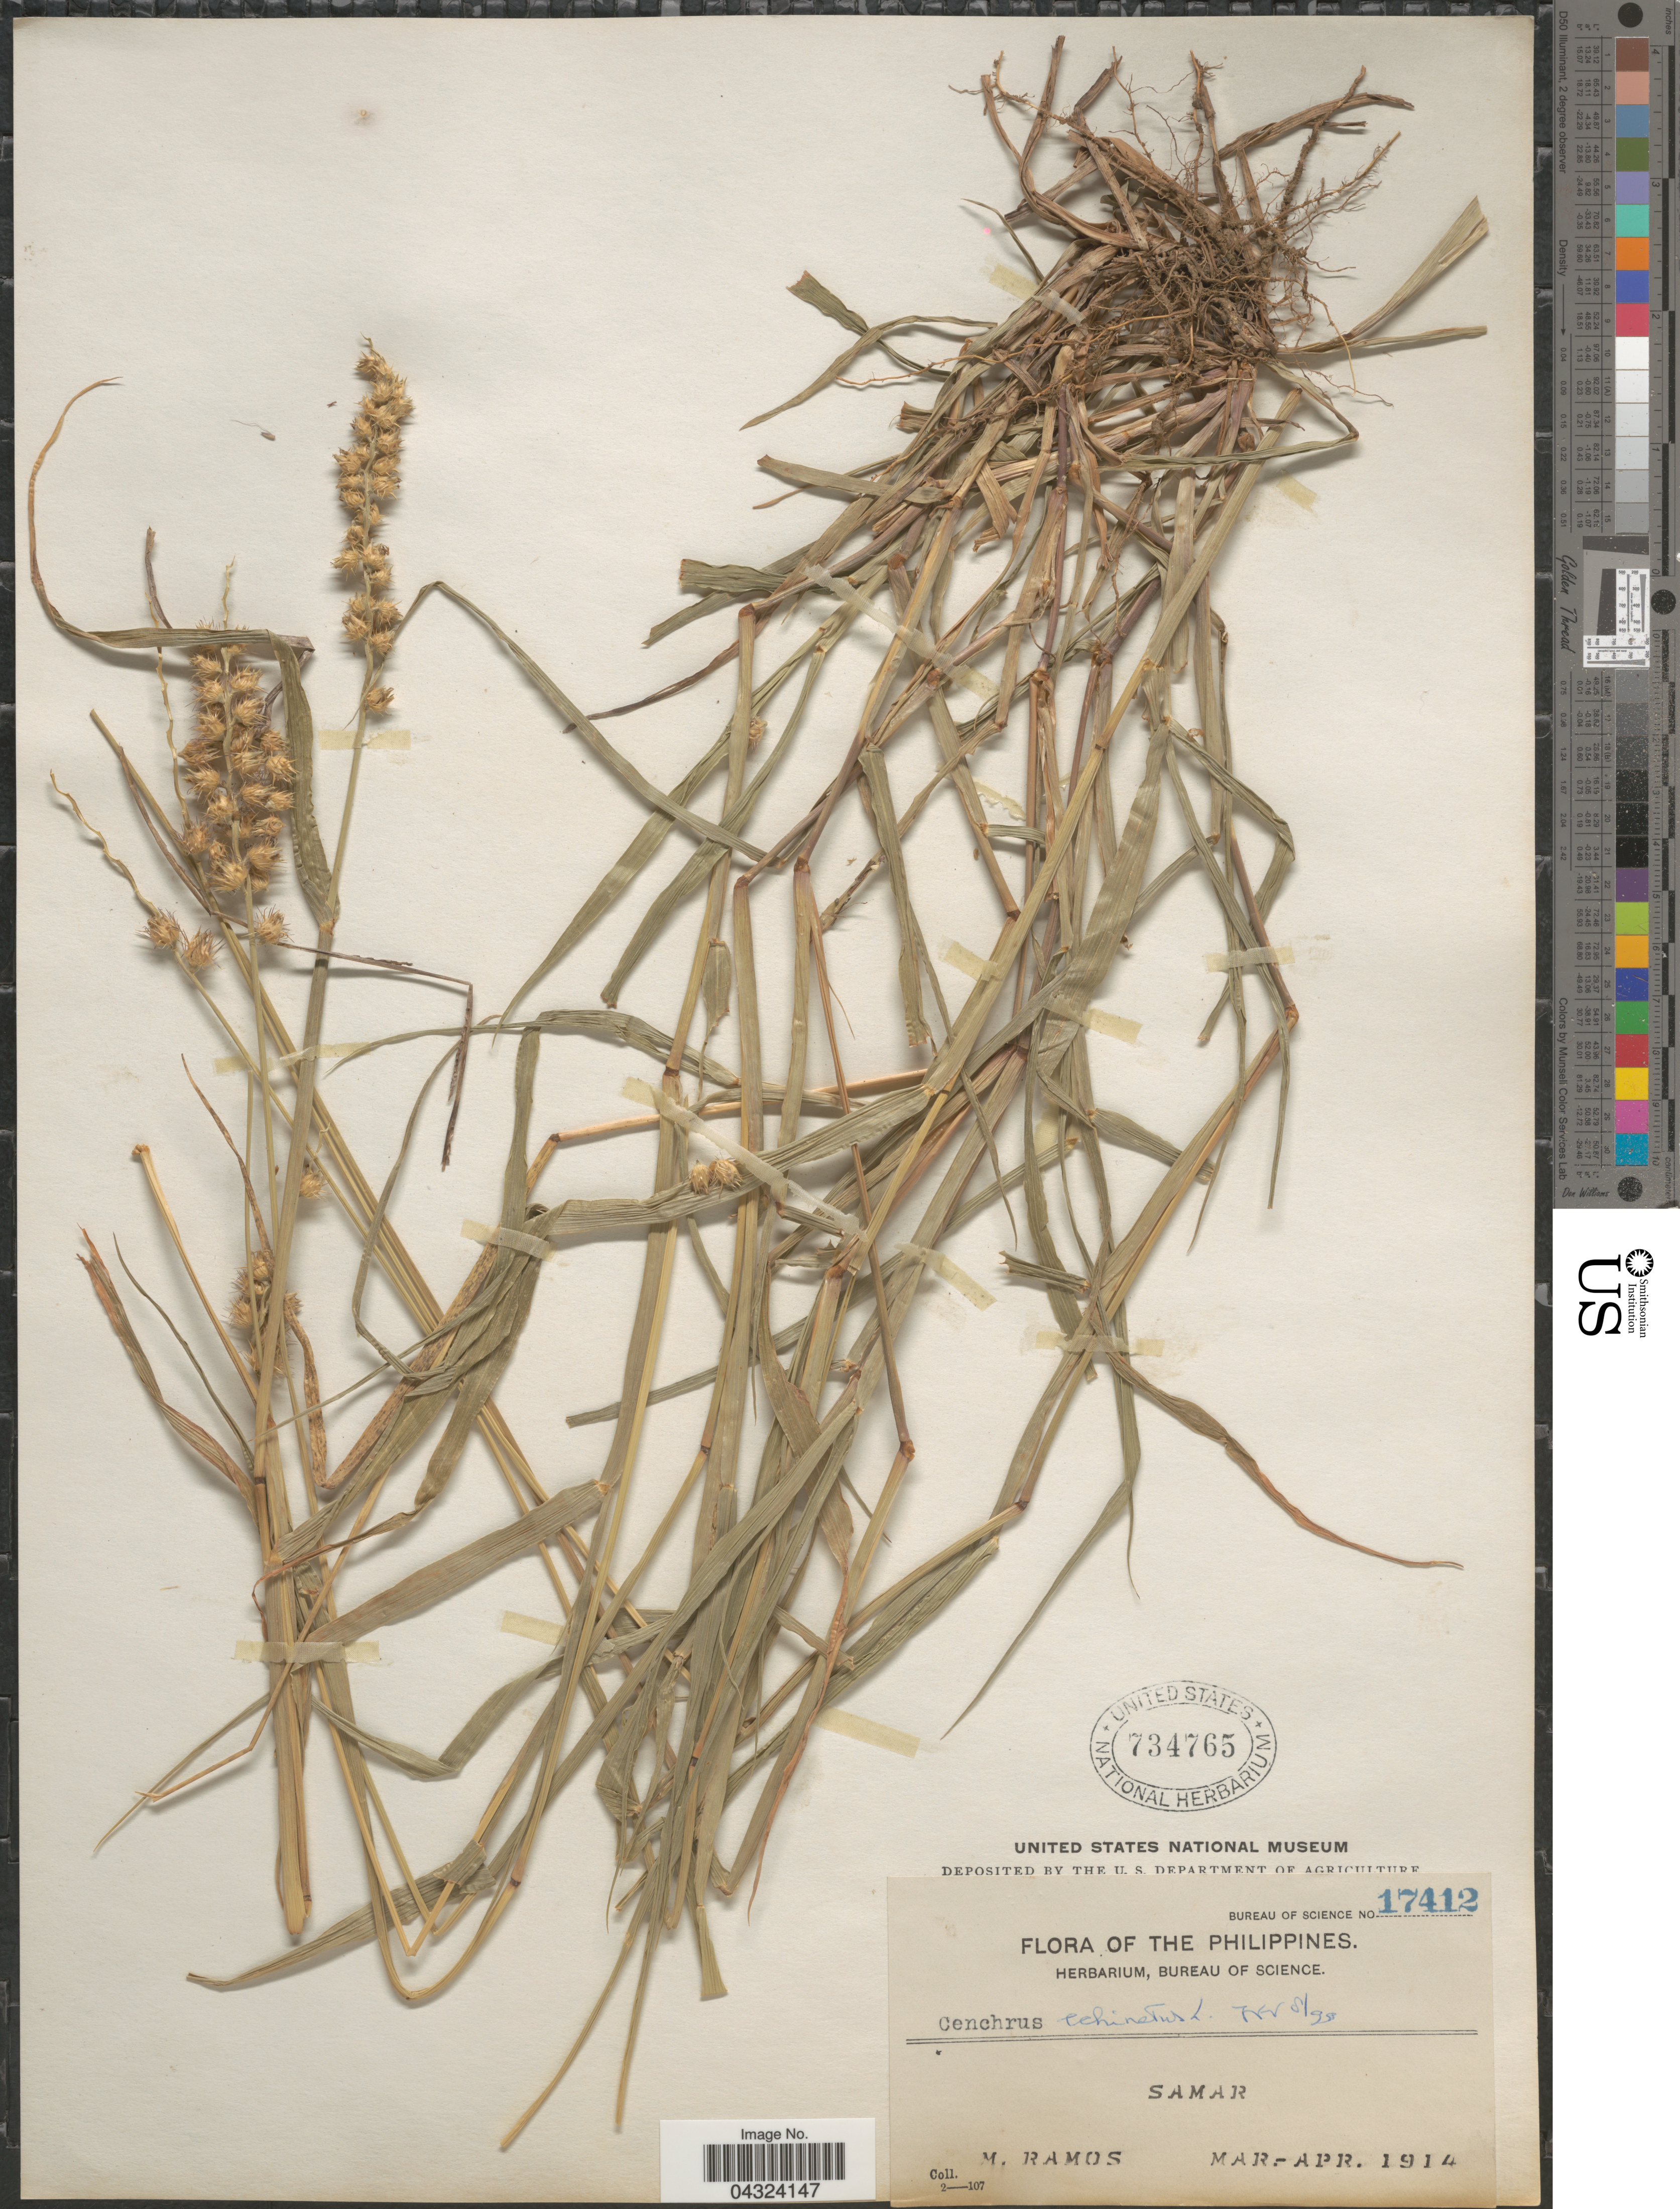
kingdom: Plantae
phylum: Tracheophyta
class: Liliopsida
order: Poales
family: Poaceae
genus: Cenchrus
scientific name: Cenchrus echinatus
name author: L.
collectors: M. Ramos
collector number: Bureau Of Science 17412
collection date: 1914-03/1914-04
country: Philippines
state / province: Eastern Visayas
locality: Samar.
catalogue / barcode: US 734765